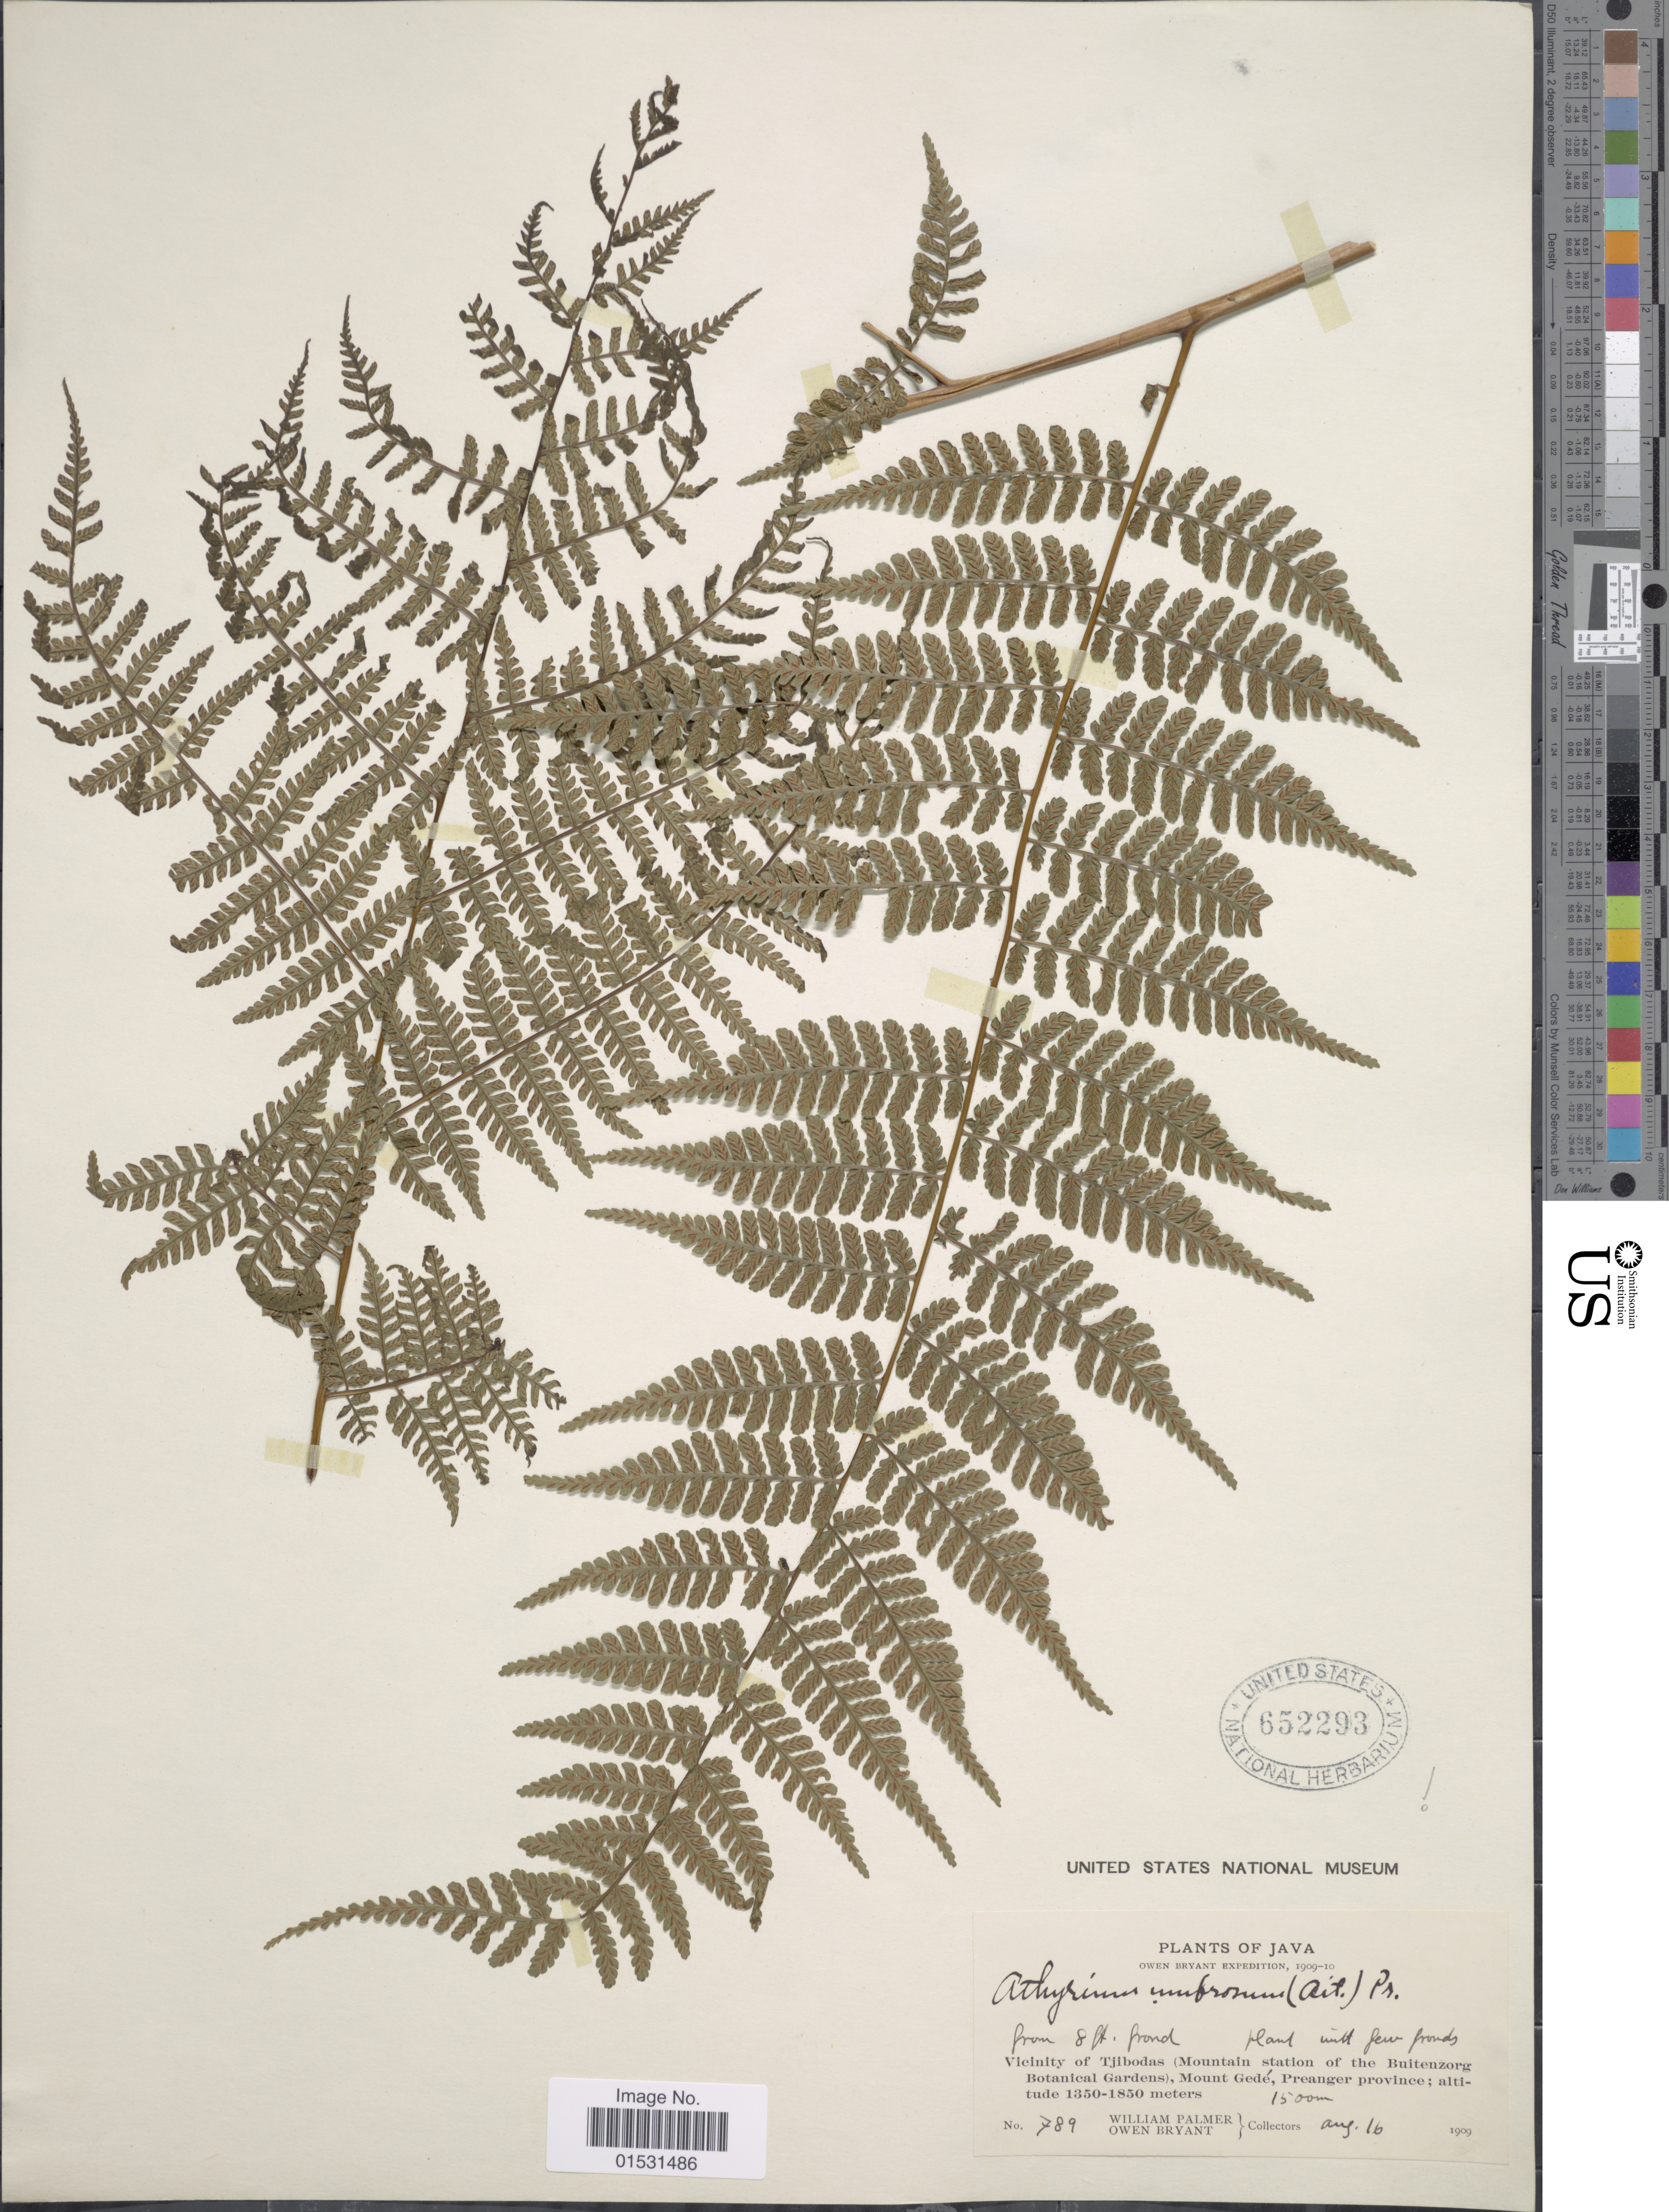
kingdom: Plantae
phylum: Tracheophyta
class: Polypodiopsida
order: Polypodiales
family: Athyriaceae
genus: Athyrium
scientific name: Athyrium umbrosum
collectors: W. Palmer & O. Bryant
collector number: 789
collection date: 1909-08-16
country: Indonesia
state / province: Java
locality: Vicinity of Tjibodas (Mountain station of the Buitenzorg Botanical Gardens), Mount Gede, Preanger province.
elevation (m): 1500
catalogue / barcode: US 652293